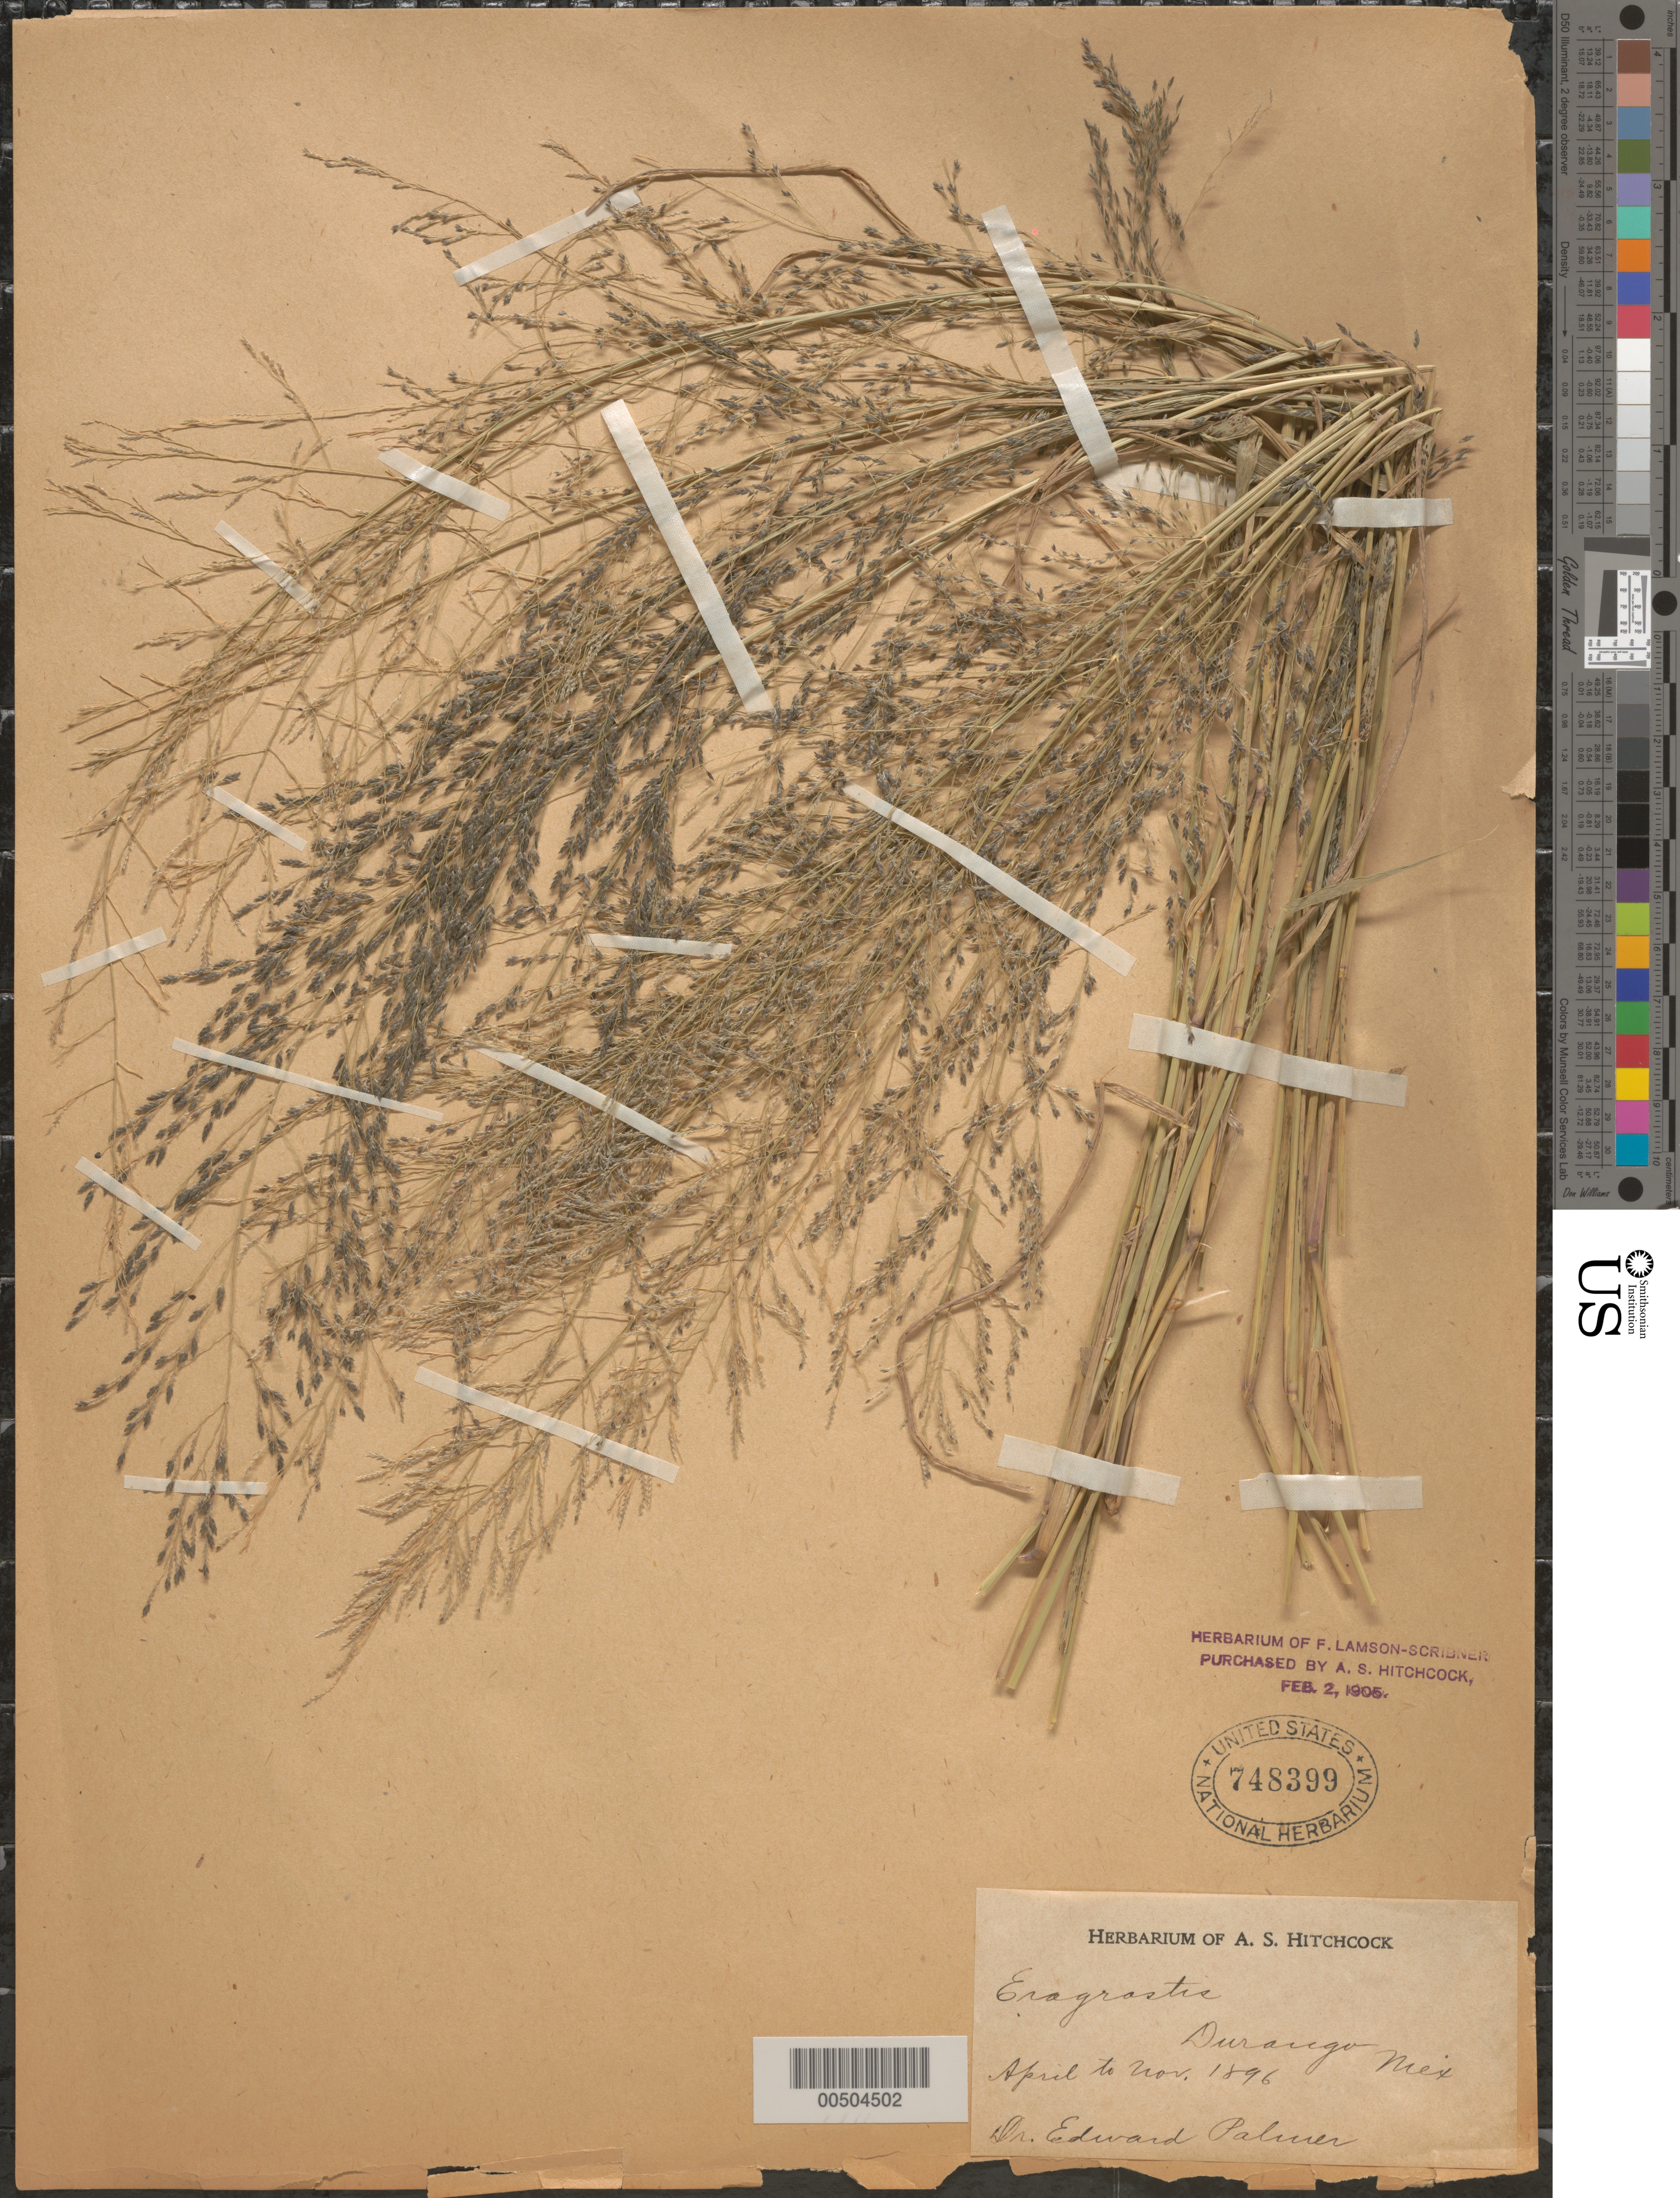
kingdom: Plantae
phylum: Tracheophyta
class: Liliopsida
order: Poales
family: Poaceae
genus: Eragrostis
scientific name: Eragrostis pectinacea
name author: (Michx.) Nees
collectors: E. Palmer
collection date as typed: Apr 1896 to Nov 1896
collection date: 1896-04/1896-11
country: Mexico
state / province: Durango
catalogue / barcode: US 748399